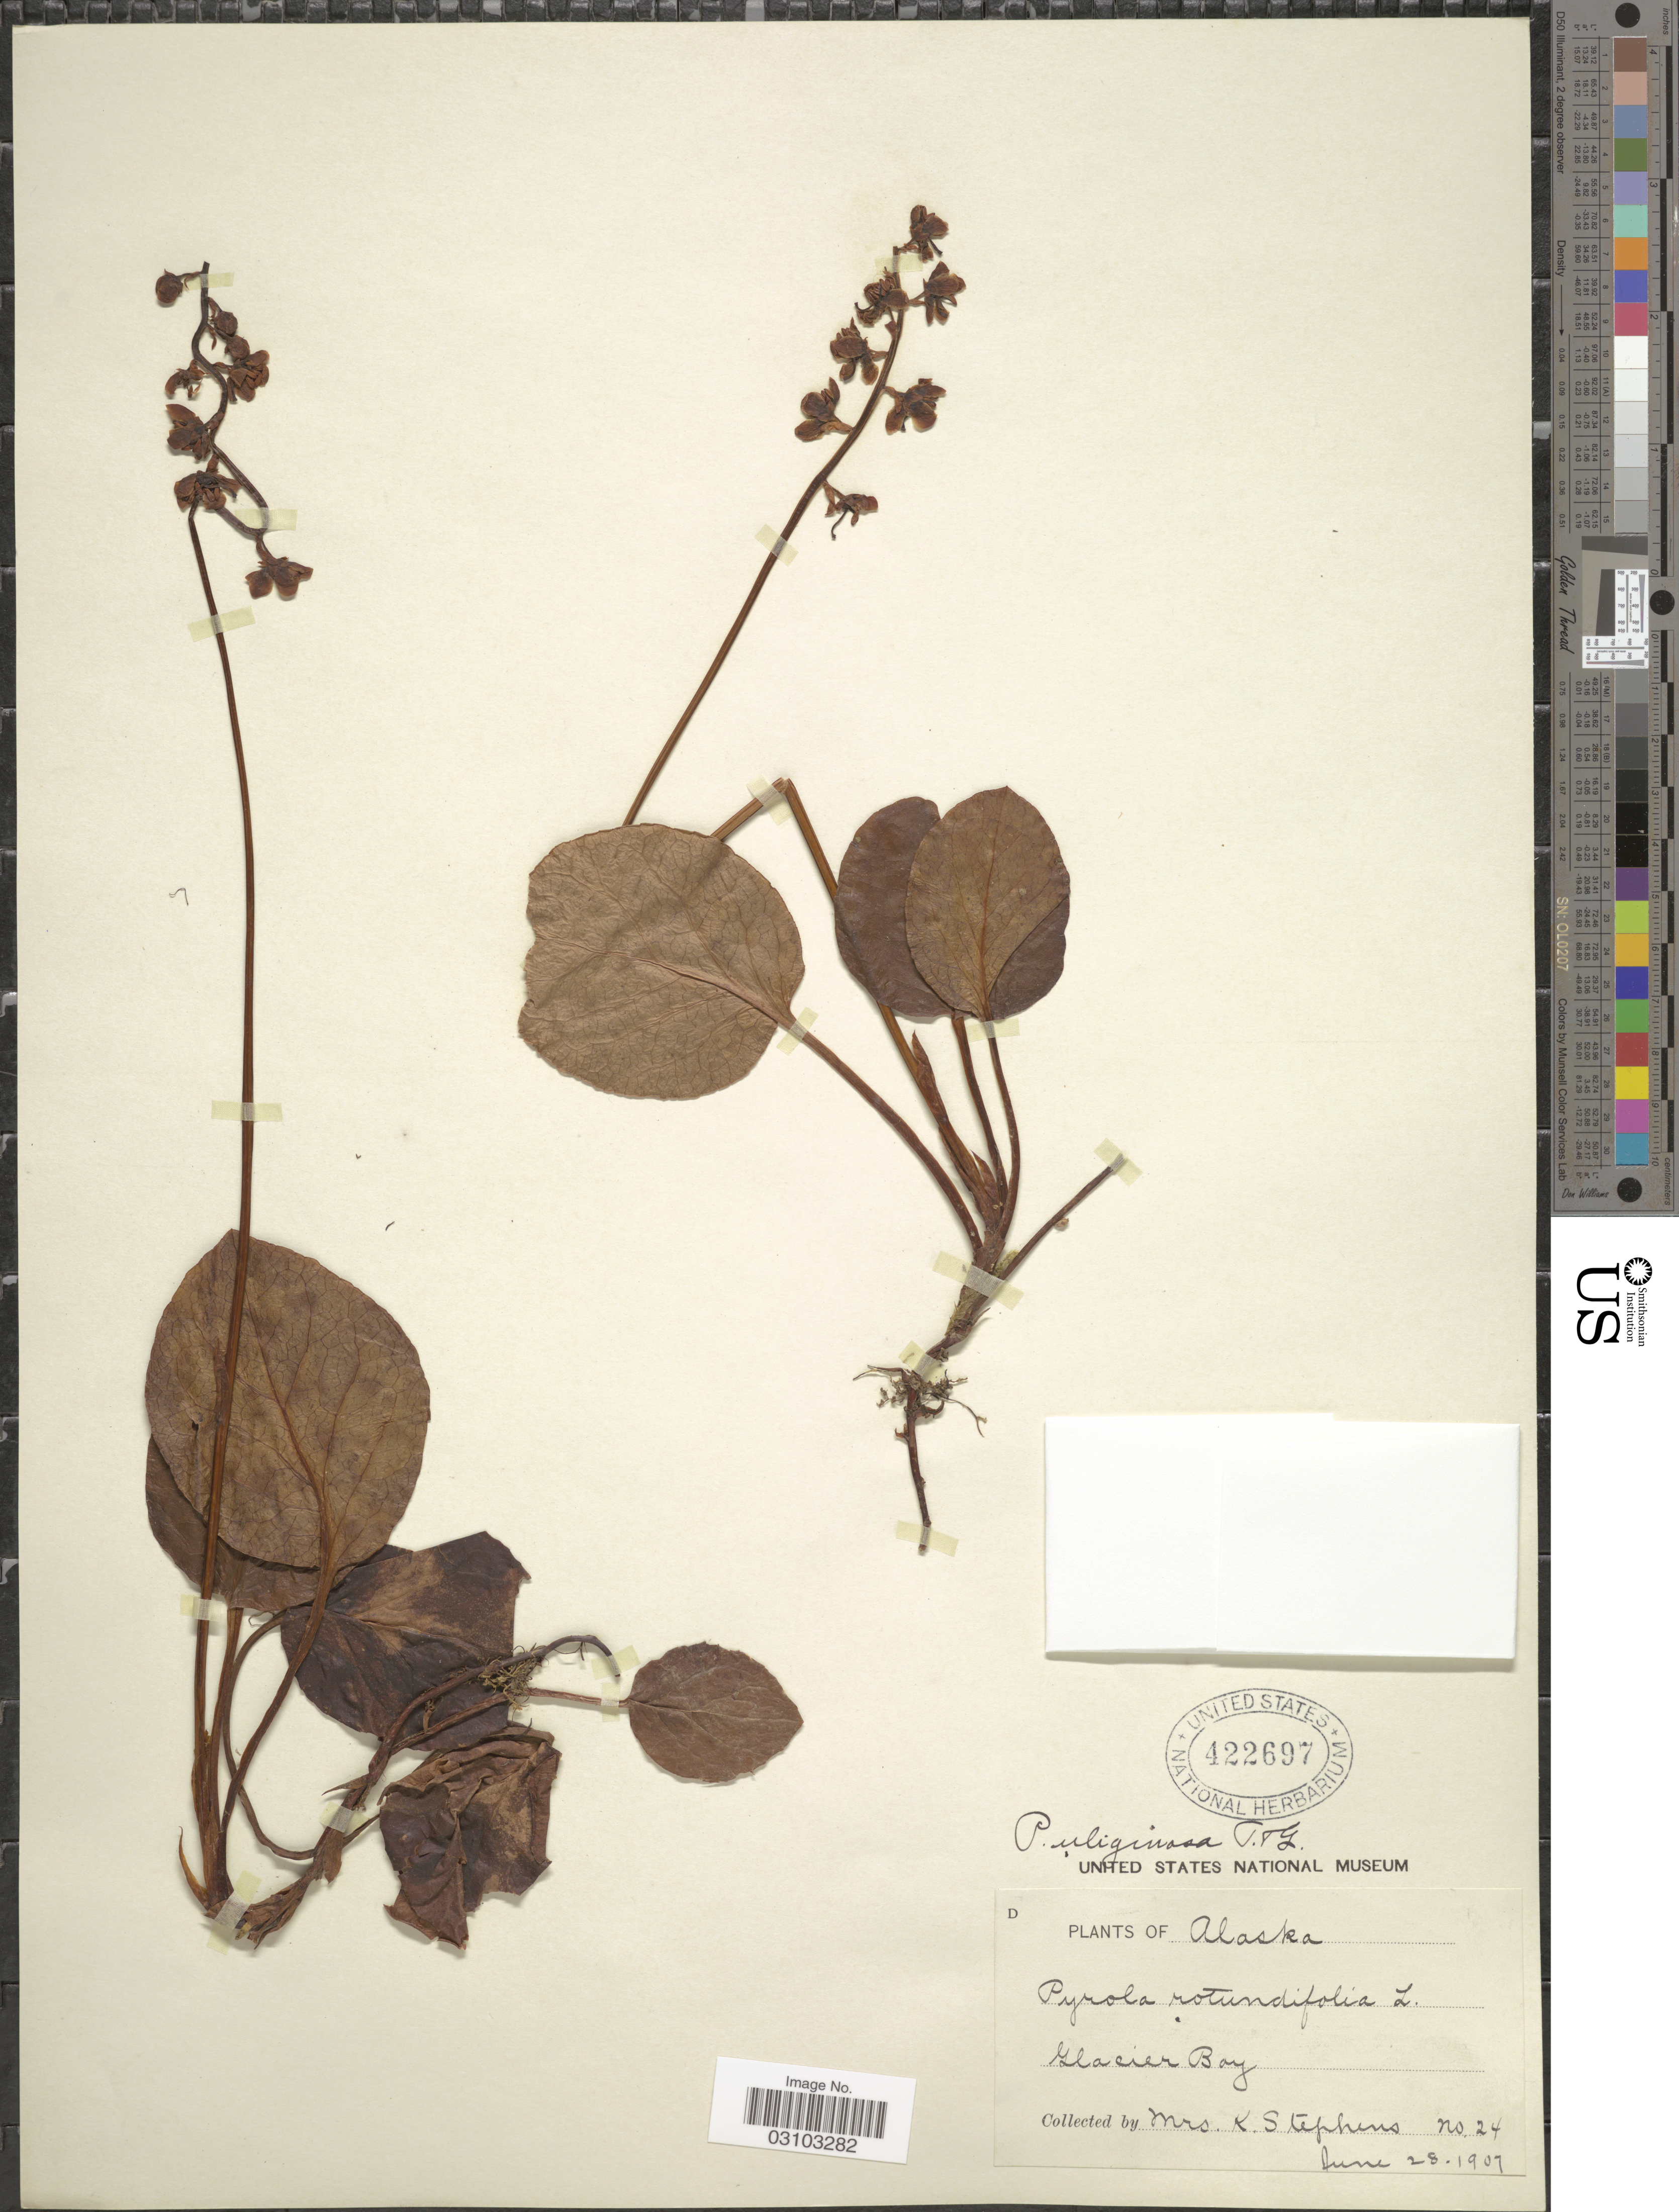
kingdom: Plantae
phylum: Tracheophyta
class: Magnoliopsida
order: Ericales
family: Ericaceae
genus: Pyrola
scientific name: Pyrola asarifolia var. uliginosa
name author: (Torr. & A. Gray) A. Gray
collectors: K. Stephens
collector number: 24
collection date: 1907-06-28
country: United States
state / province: Alaska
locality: Glacier Bay.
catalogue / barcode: US 422697